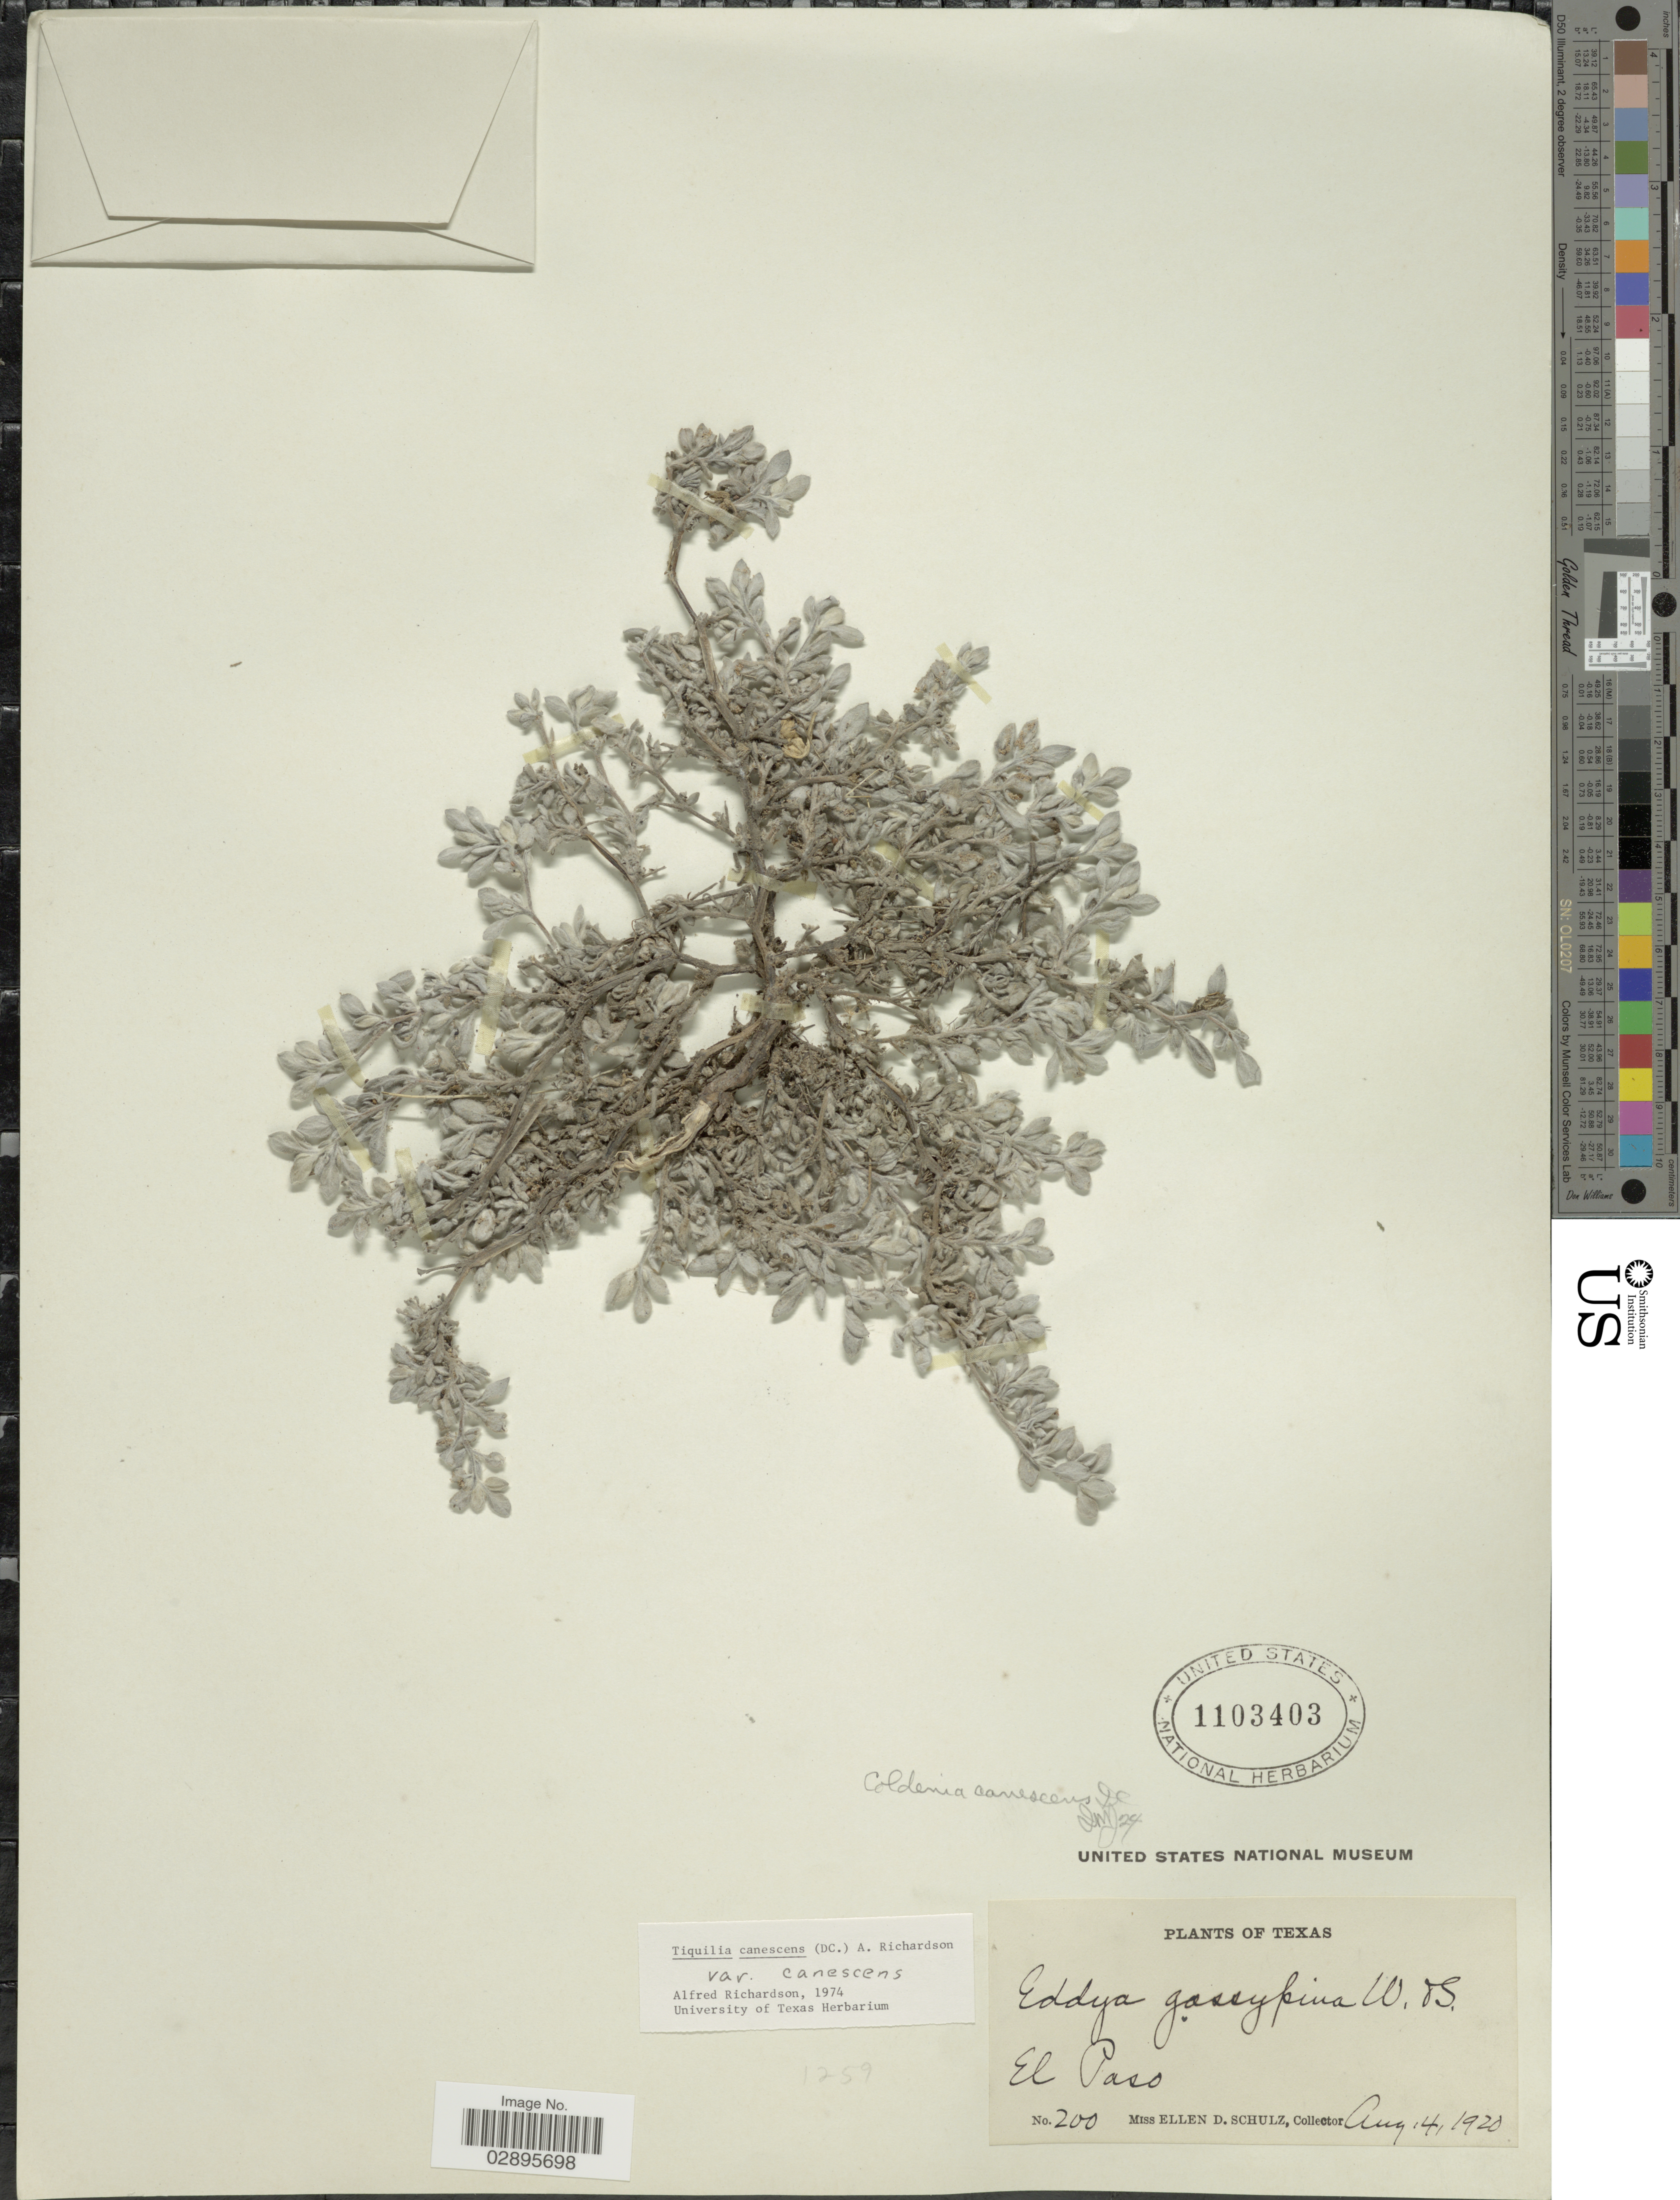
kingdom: Plantae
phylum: Tracheophyta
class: Magnoliopsida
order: Boraginales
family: Ehretiaceae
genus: Tiquilia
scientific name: Tiquilia canescens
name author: (DC.) A.T. Richardson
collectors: E. D. Schulz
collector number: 200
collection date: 1920-08-14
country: United States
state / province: Texas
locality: El Paso.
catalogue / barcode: US 1103403